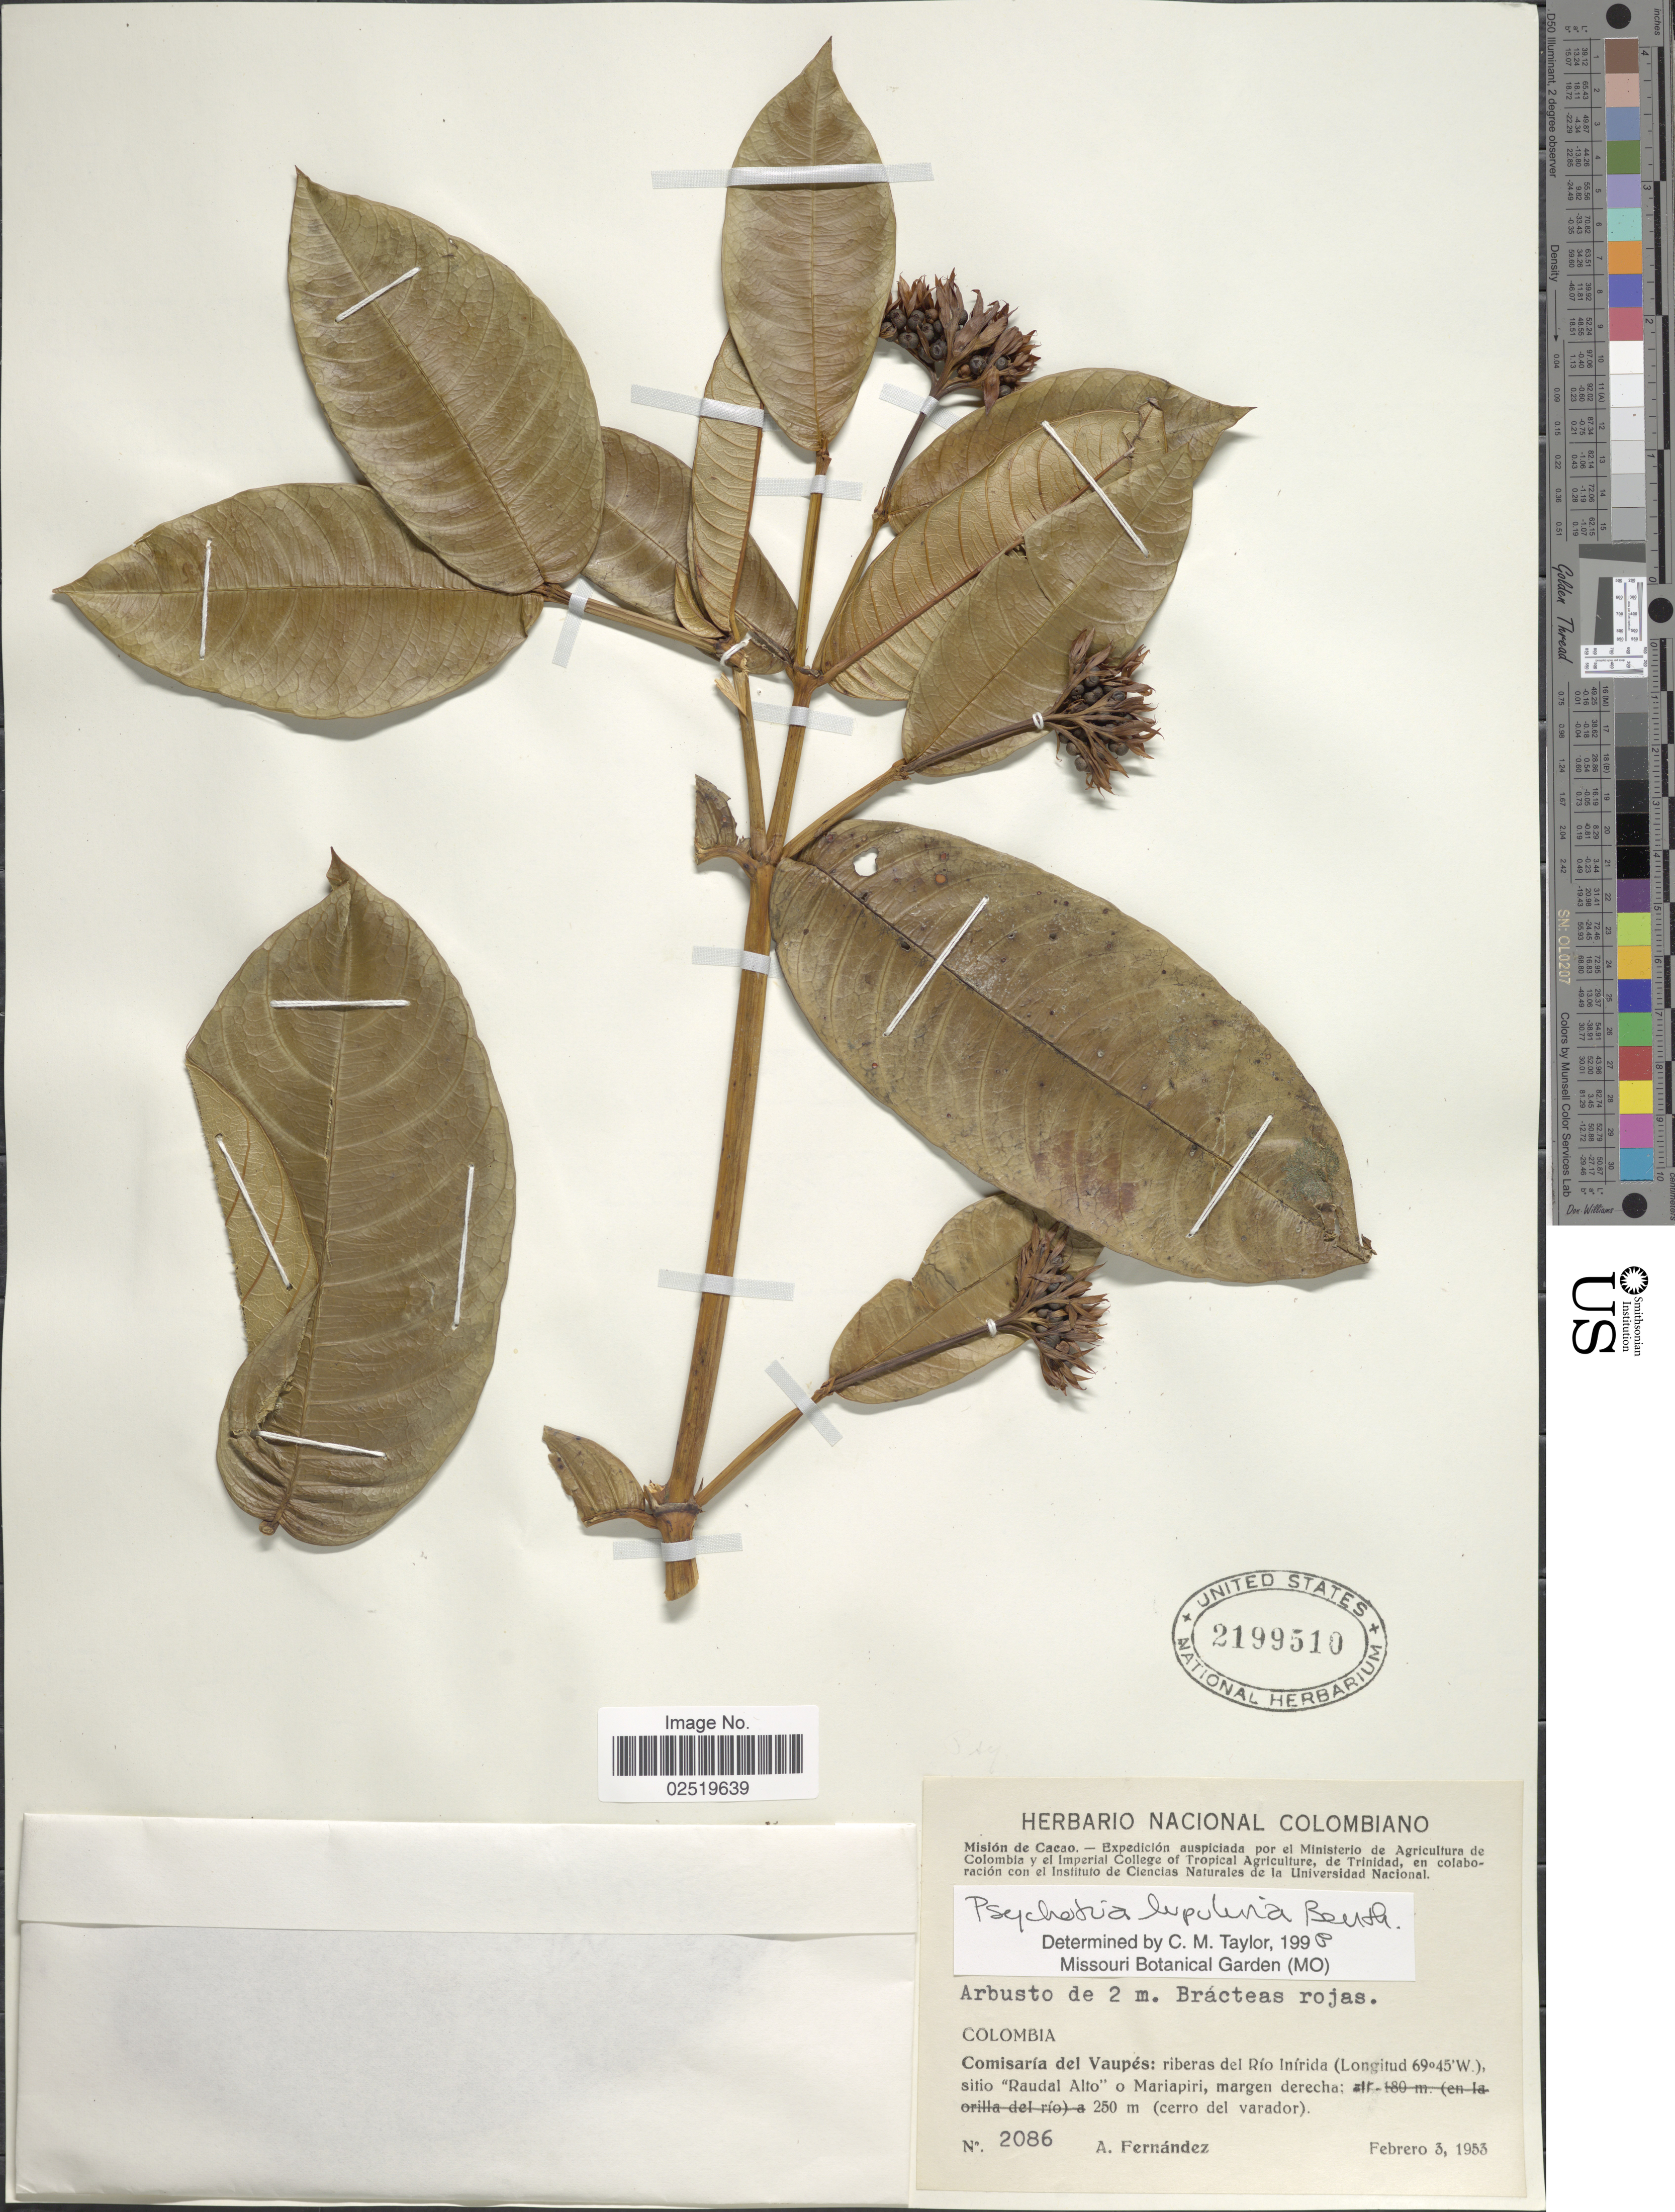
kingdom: Plantae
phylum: Tracheophyta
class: Magnoliopsida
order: Gentianales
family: Rubiaceae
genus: Psychotria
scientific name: Psychotria lupulina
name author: Benth.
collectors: A. Fernández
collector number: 2086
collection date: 1953-02-03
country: Colombia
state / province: Vaupés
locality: Cacao [unsure placement], Comisaria del Vaupes: riberas del Rio Inirida, sitio "Raudal Alto"o Mariapiri, margen derecha (cerro del varador).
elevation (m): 250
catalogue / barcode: US 2199510